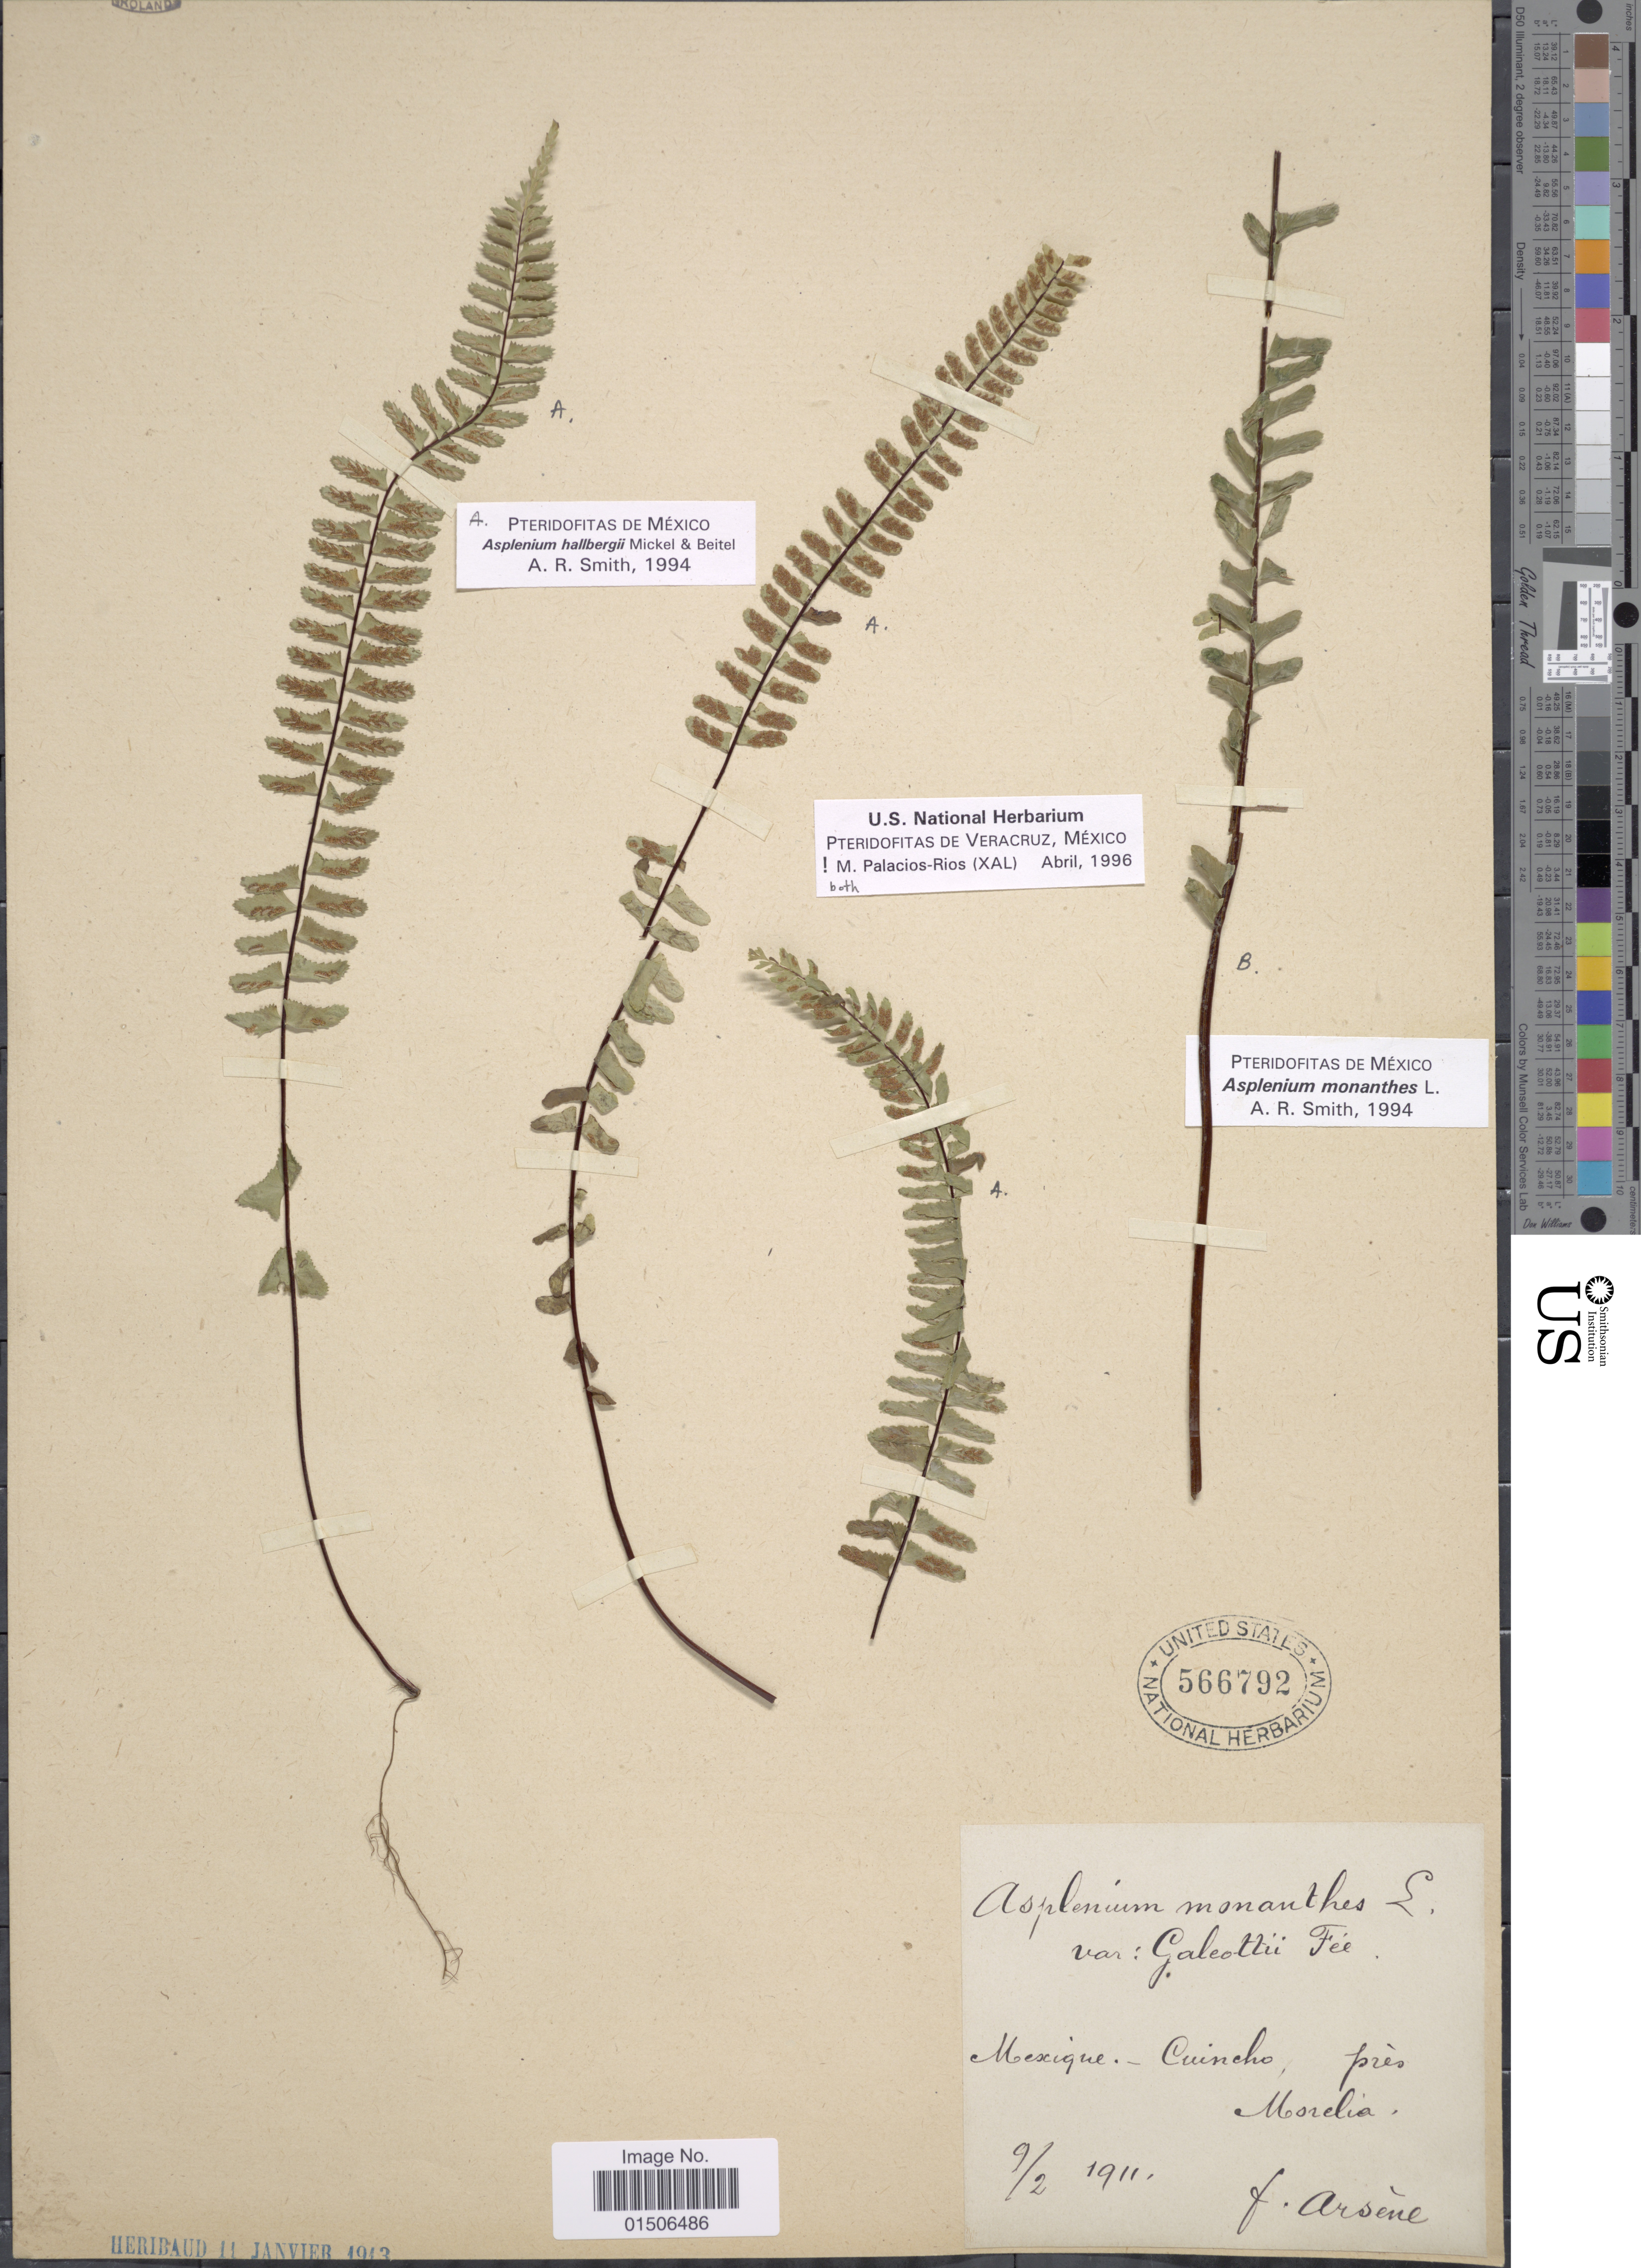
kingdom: Plantae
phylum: Tracheophyta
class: Polypodiopsida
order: Polypodiales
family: Aspleniaceae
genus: Asplenium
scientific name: Asplenium hallbergii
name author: Mickel & Beitel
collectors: F. Arsène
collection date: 1911-02-09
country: Mexico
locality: Cuincho, pres Morelia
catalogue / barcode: US 566792